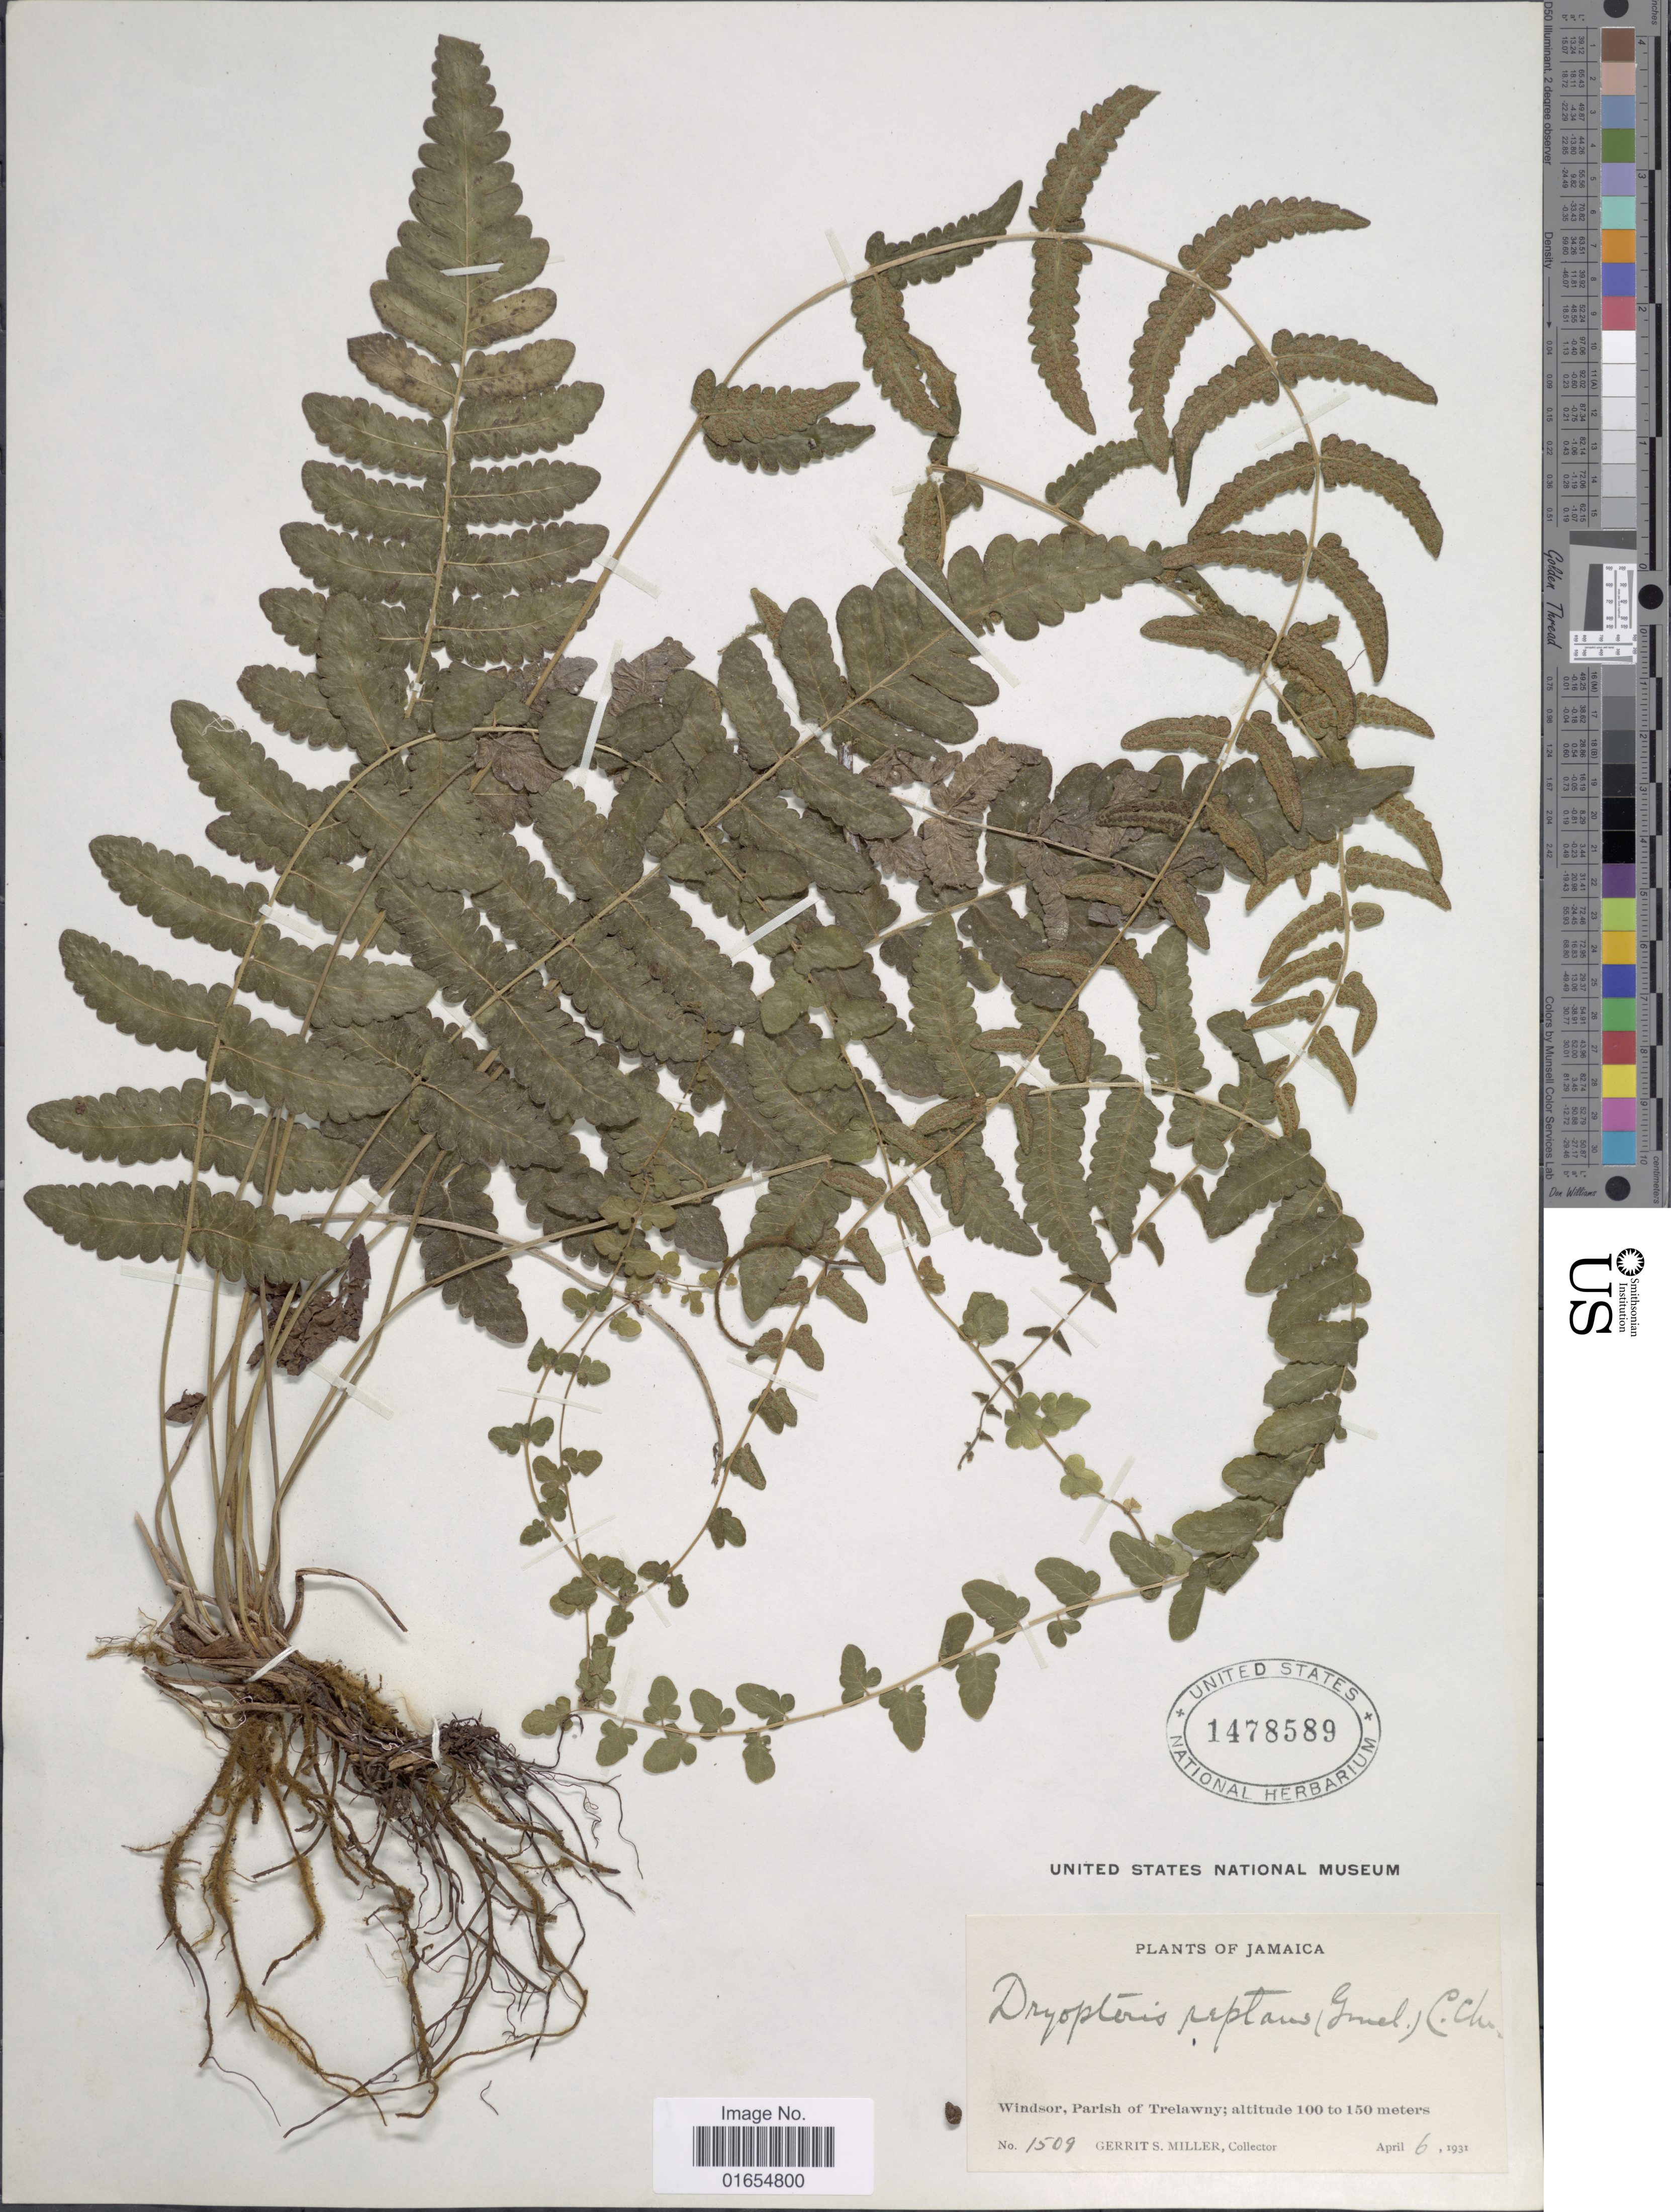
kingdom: Plantae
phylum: Tracheophyta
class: Polypodiopsida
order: Polypodiales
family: Thelypteridaceae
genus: Goniopteris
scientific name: Goniopteris reptans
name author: (J.F. Gmel.) C. Presl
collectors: G. S. Miller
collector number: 1509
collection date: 1931-04-06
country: Jamaica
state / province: Trelawny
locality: Windsor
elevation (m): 100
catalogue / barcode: US 1478589